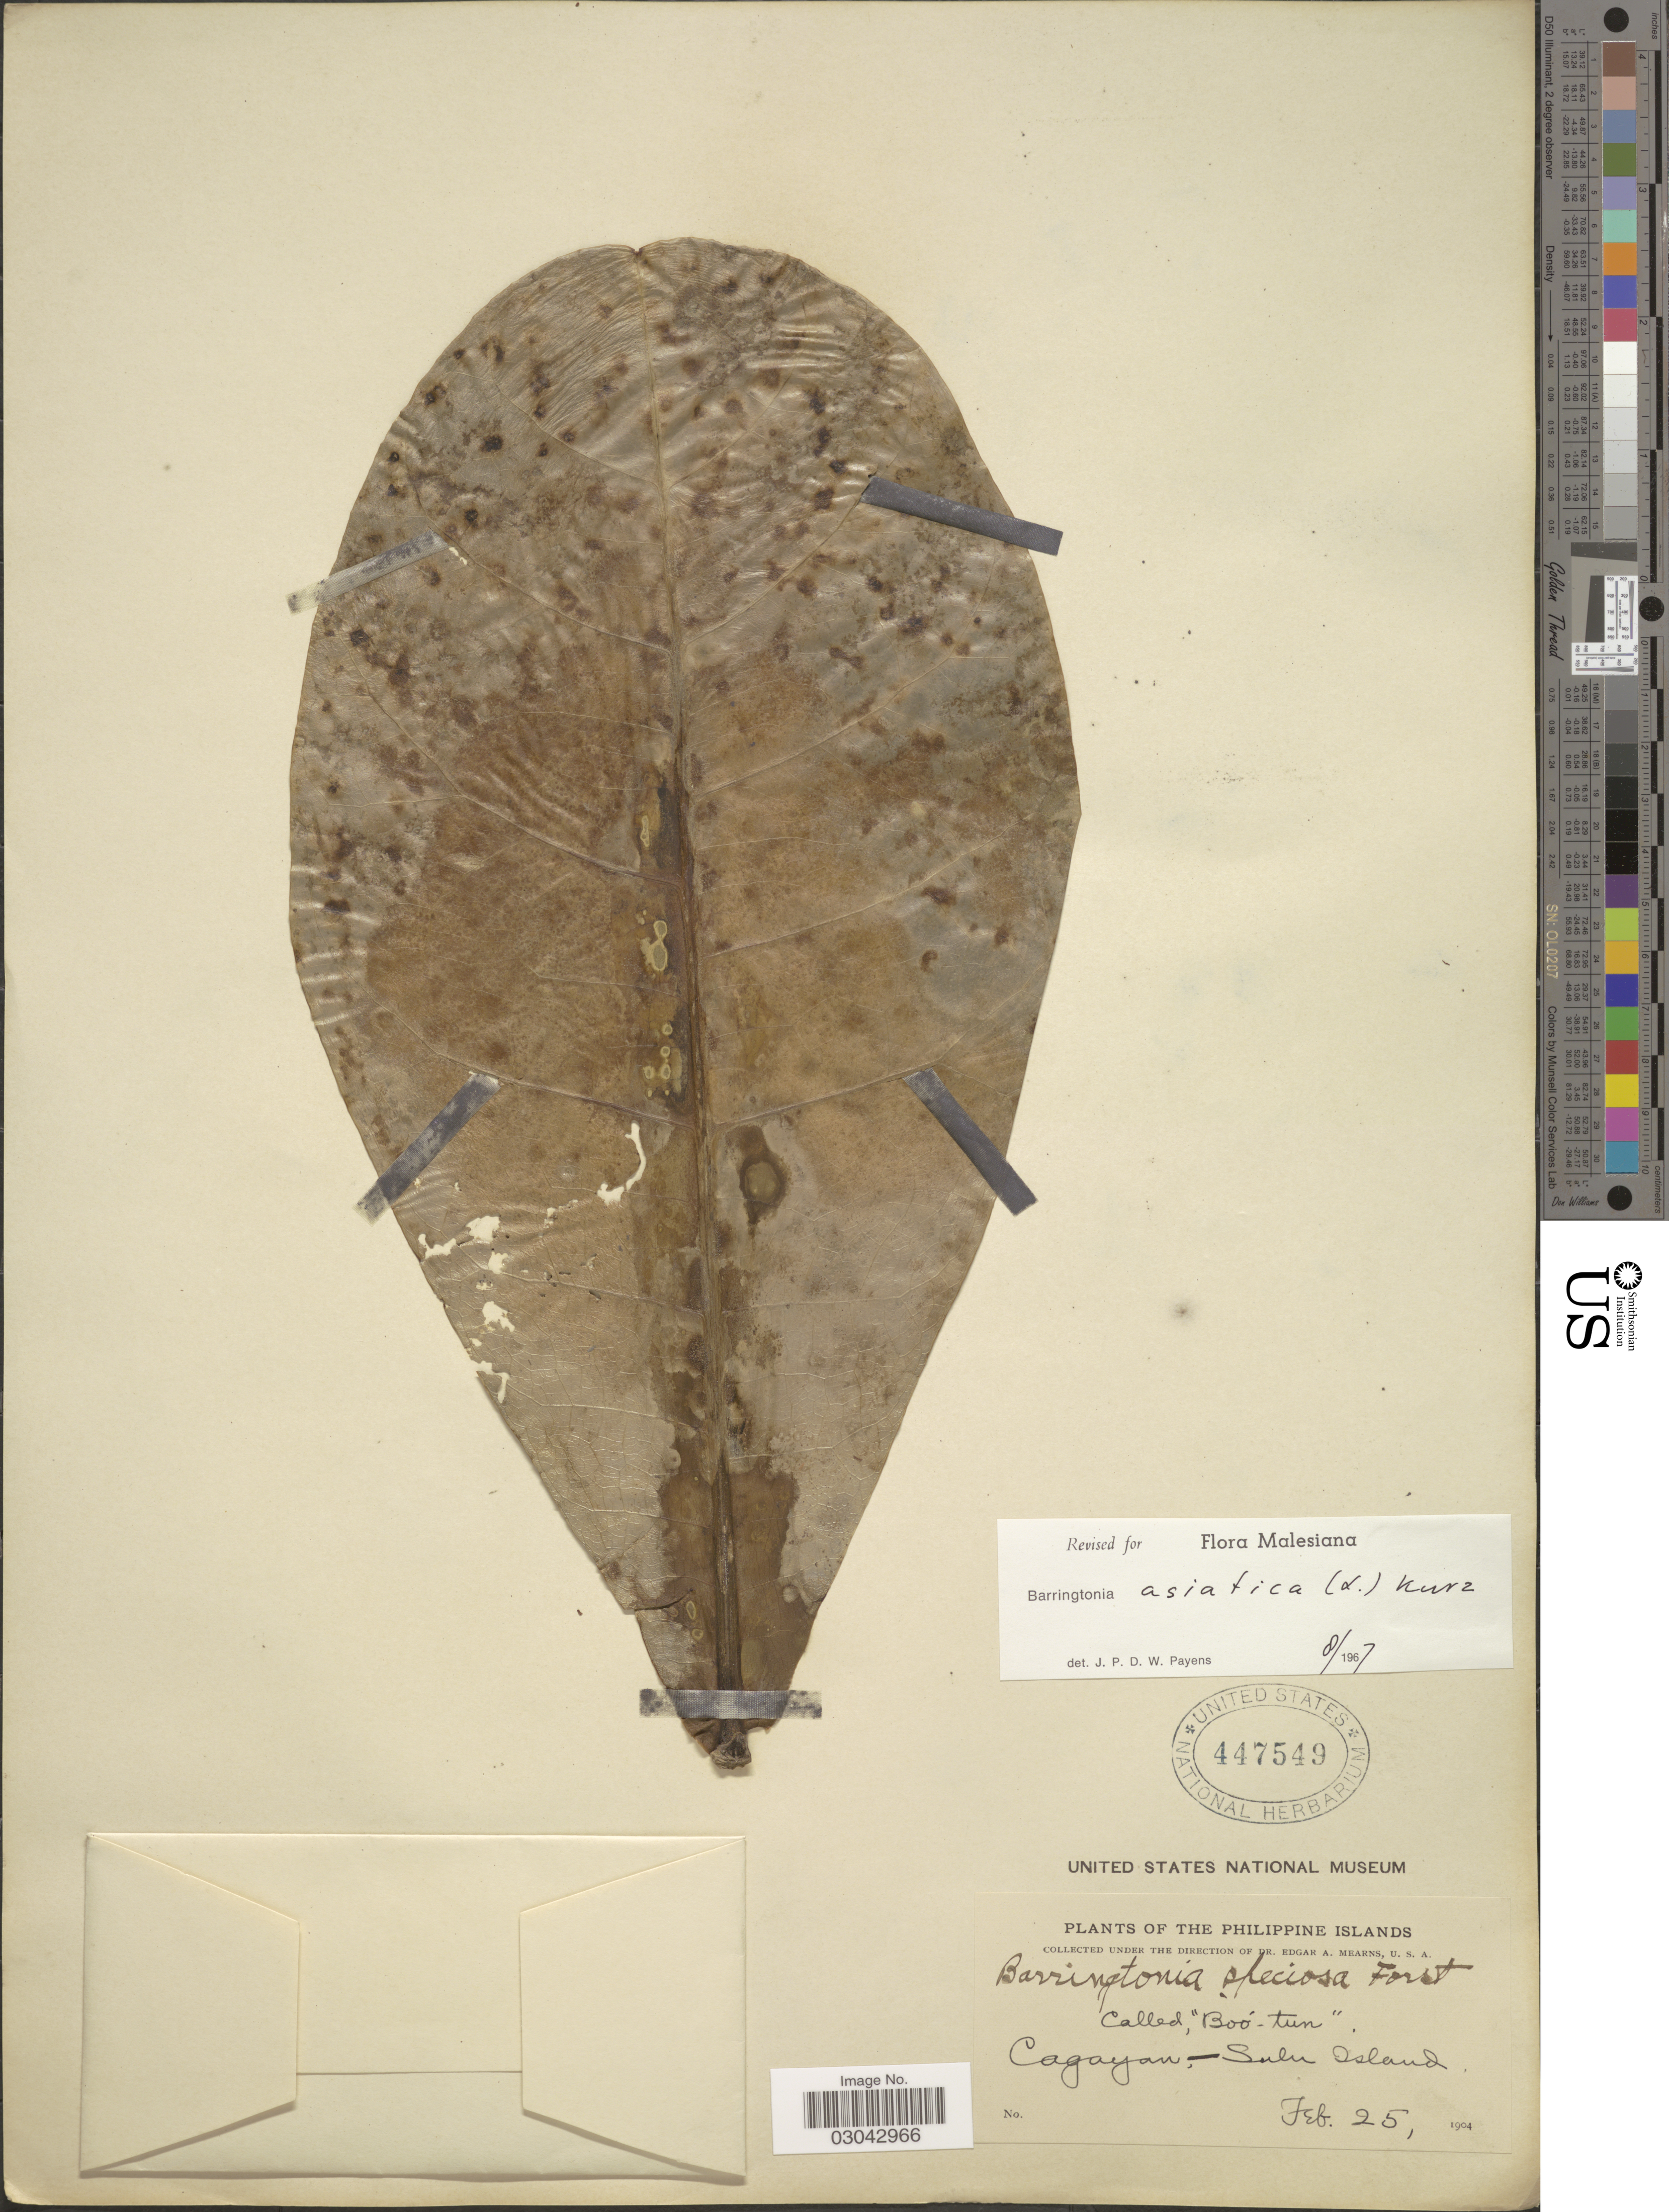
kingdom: Plantae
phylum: Tracheophyta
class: Magnoliopsida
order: Ericales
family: Lecythidaceae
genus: Barringtonia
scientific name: Barringtonia asiatica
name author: (L.) Kurz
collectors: E. A. Mearns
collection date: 1904-02-25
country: Philippines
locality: Cagayan - Sulu Island.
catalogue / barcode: US 447549